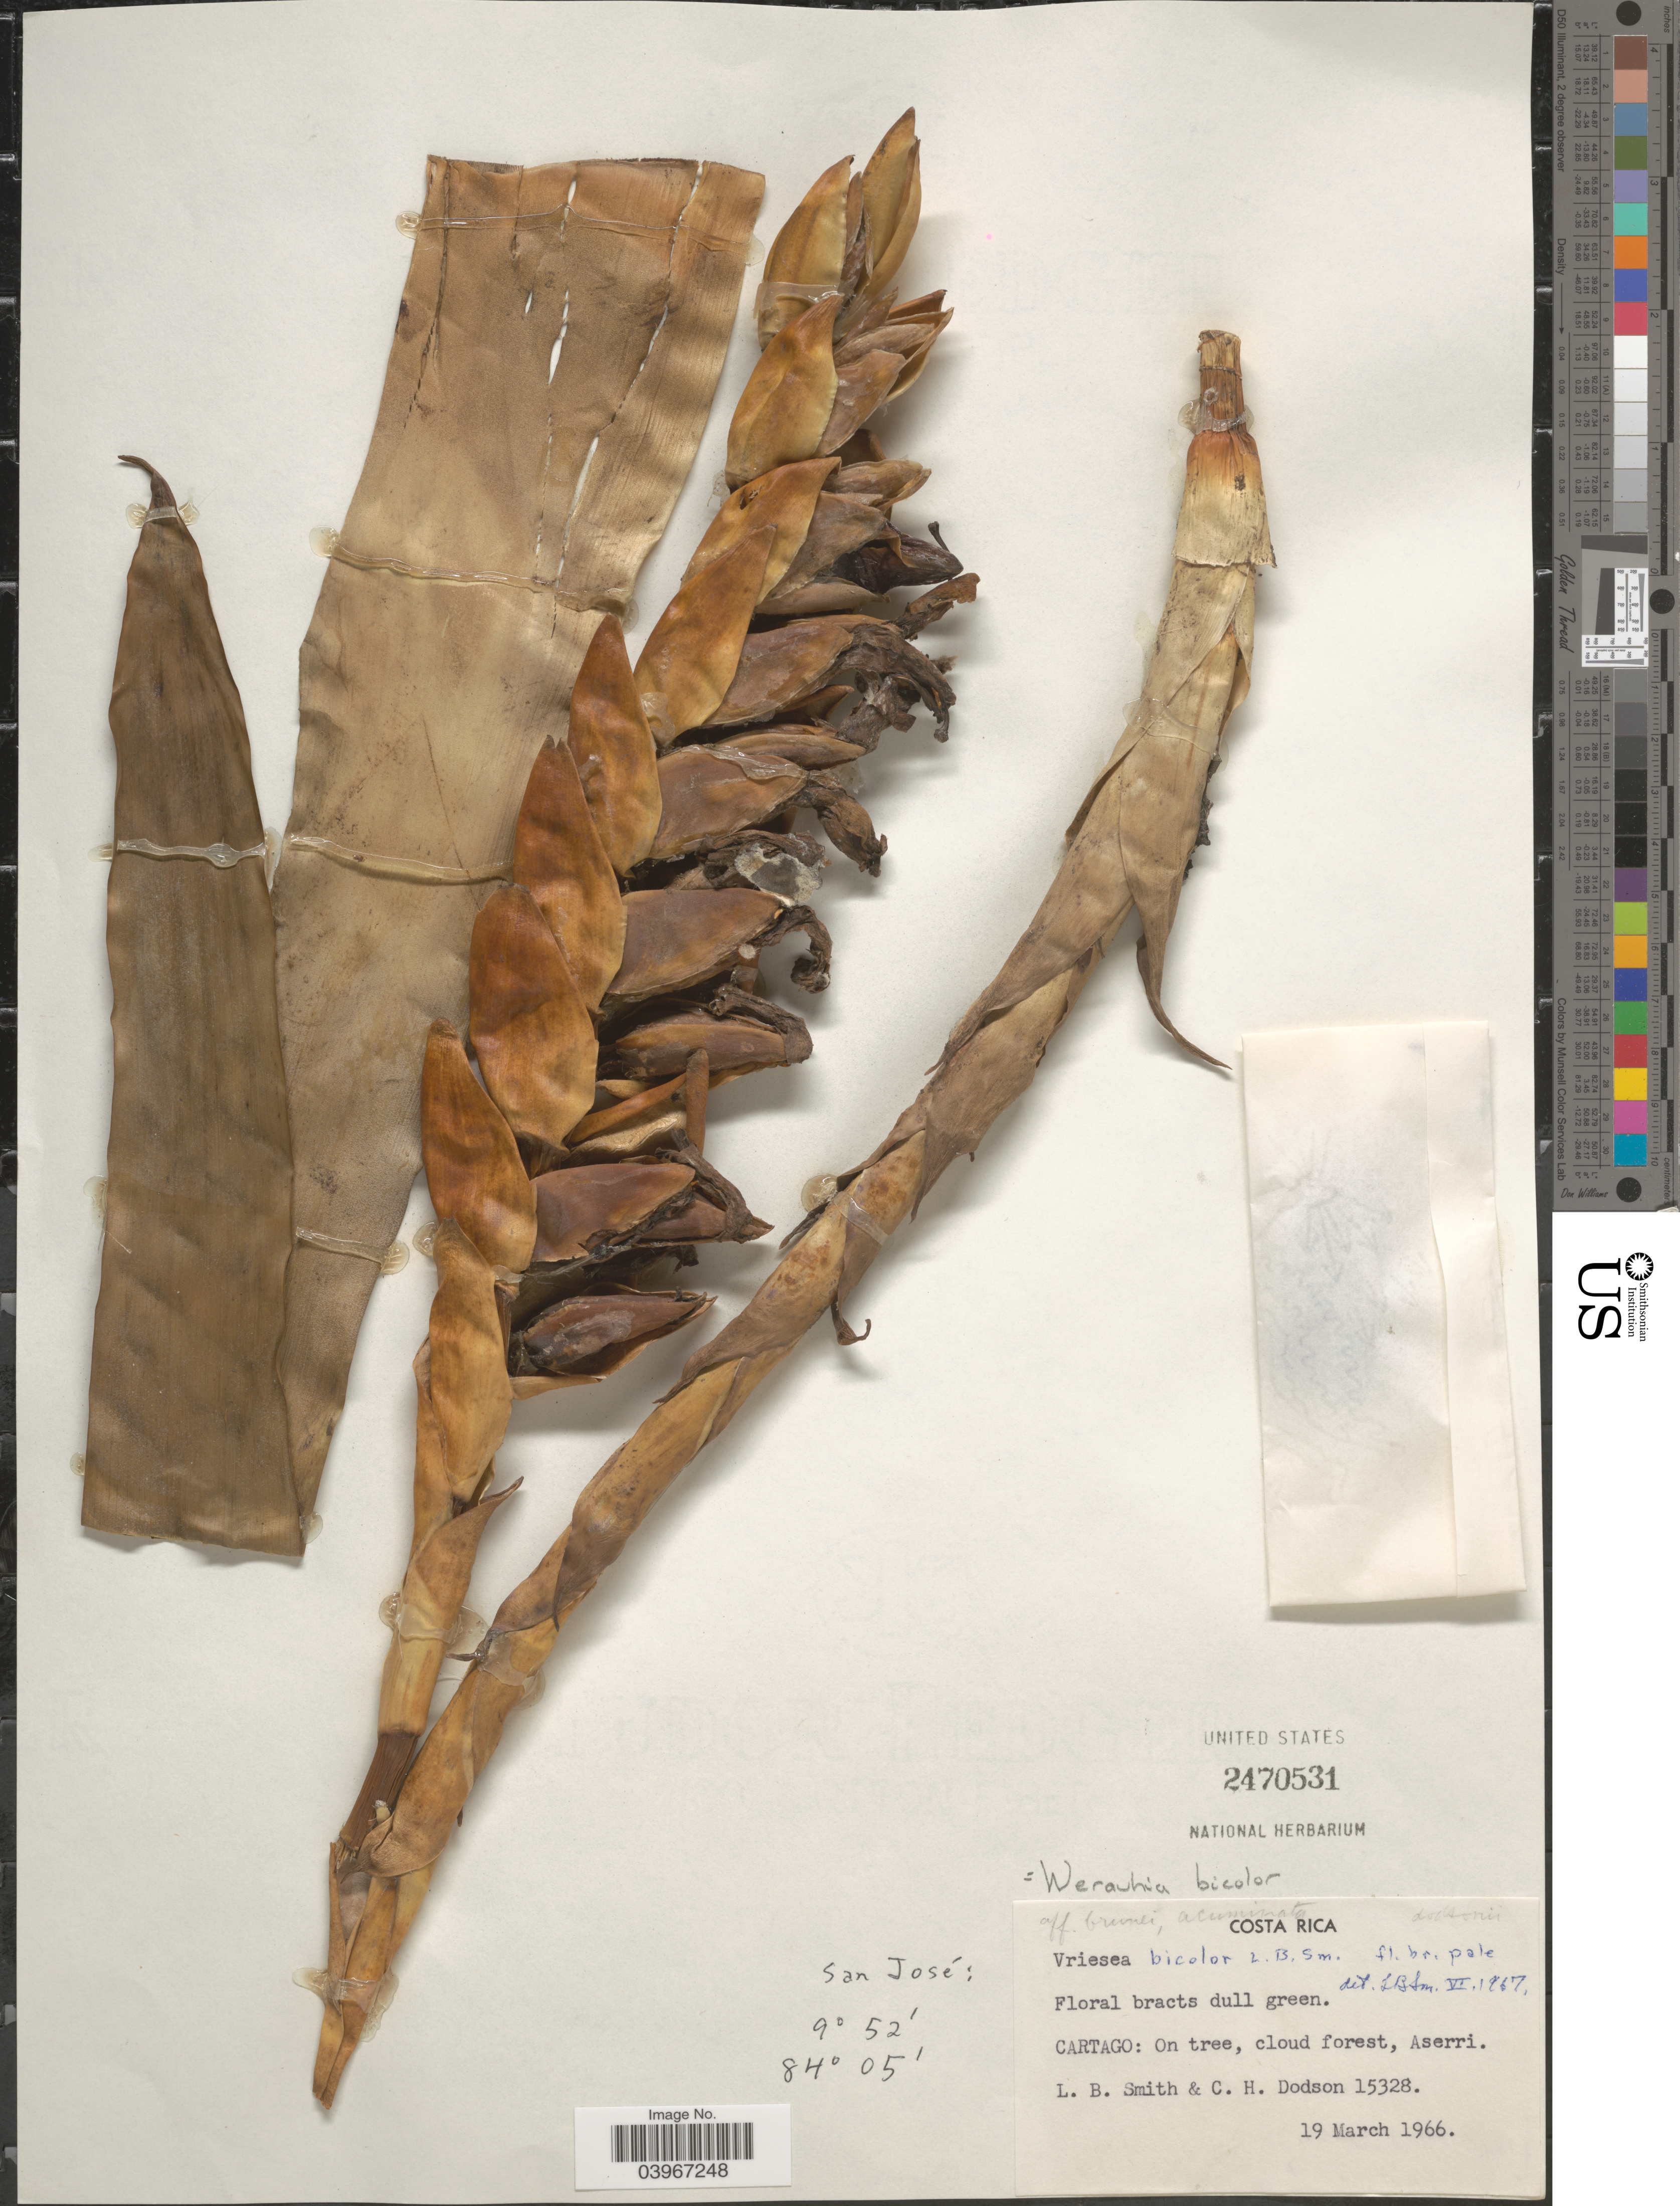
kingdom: Plantae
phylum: Tracheophyta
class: Liliopsida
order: Poales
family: Bromeliaceae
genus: Werauhia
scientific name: Werauhia bicolor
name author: (L.B. Sm.) J.R. Grant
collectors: L. Smith & C. H. Dodson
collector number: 15328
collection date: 1966-03-19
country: Costa Rica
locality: Cartago: On tree, cloud forest, Aserri. San José.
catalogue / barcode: US 2470531